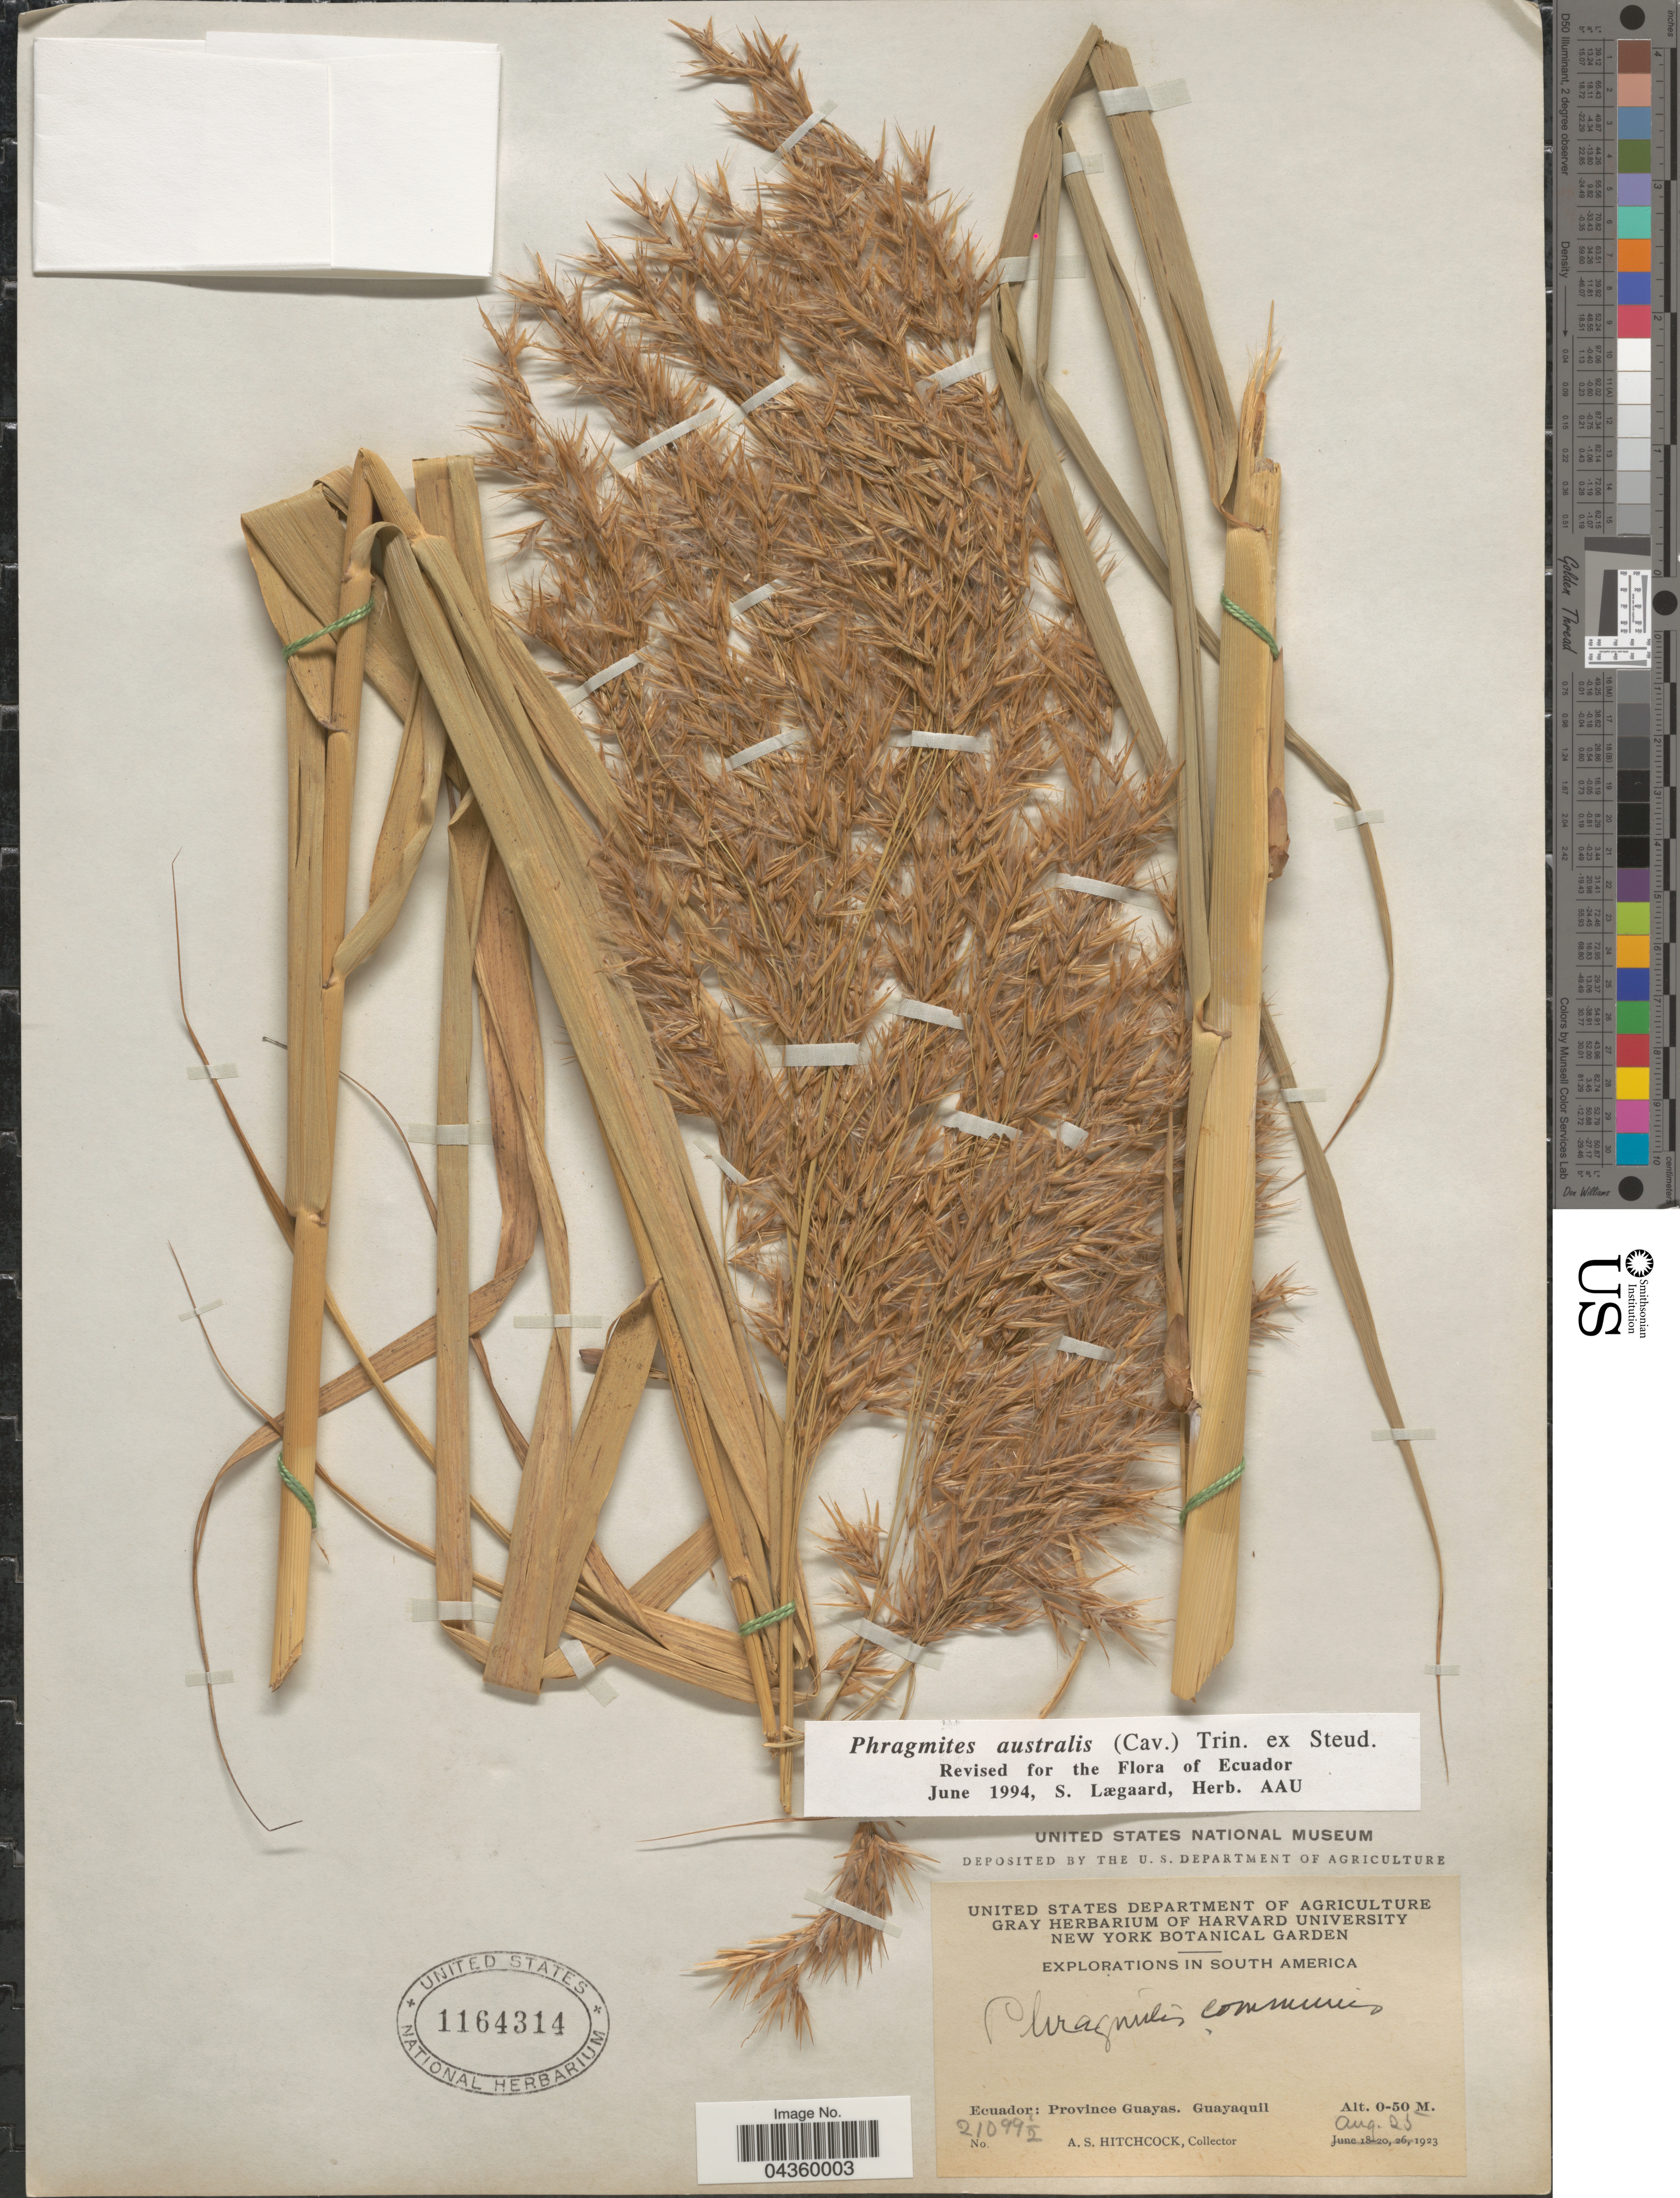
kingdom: Plantae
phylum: Tracheophyta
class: Liliopsida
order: Poales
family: Poaceae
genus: Phragmites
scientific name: Phragmites australis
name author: (Cav.) Trin. ex Steud.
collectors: A. S. Hitchcock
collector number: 21099½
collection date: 1923-08-25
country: Ecuador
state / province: Guayas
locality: Explorations in South America. Guayaquil.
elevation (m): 0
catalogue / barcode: US 1164314